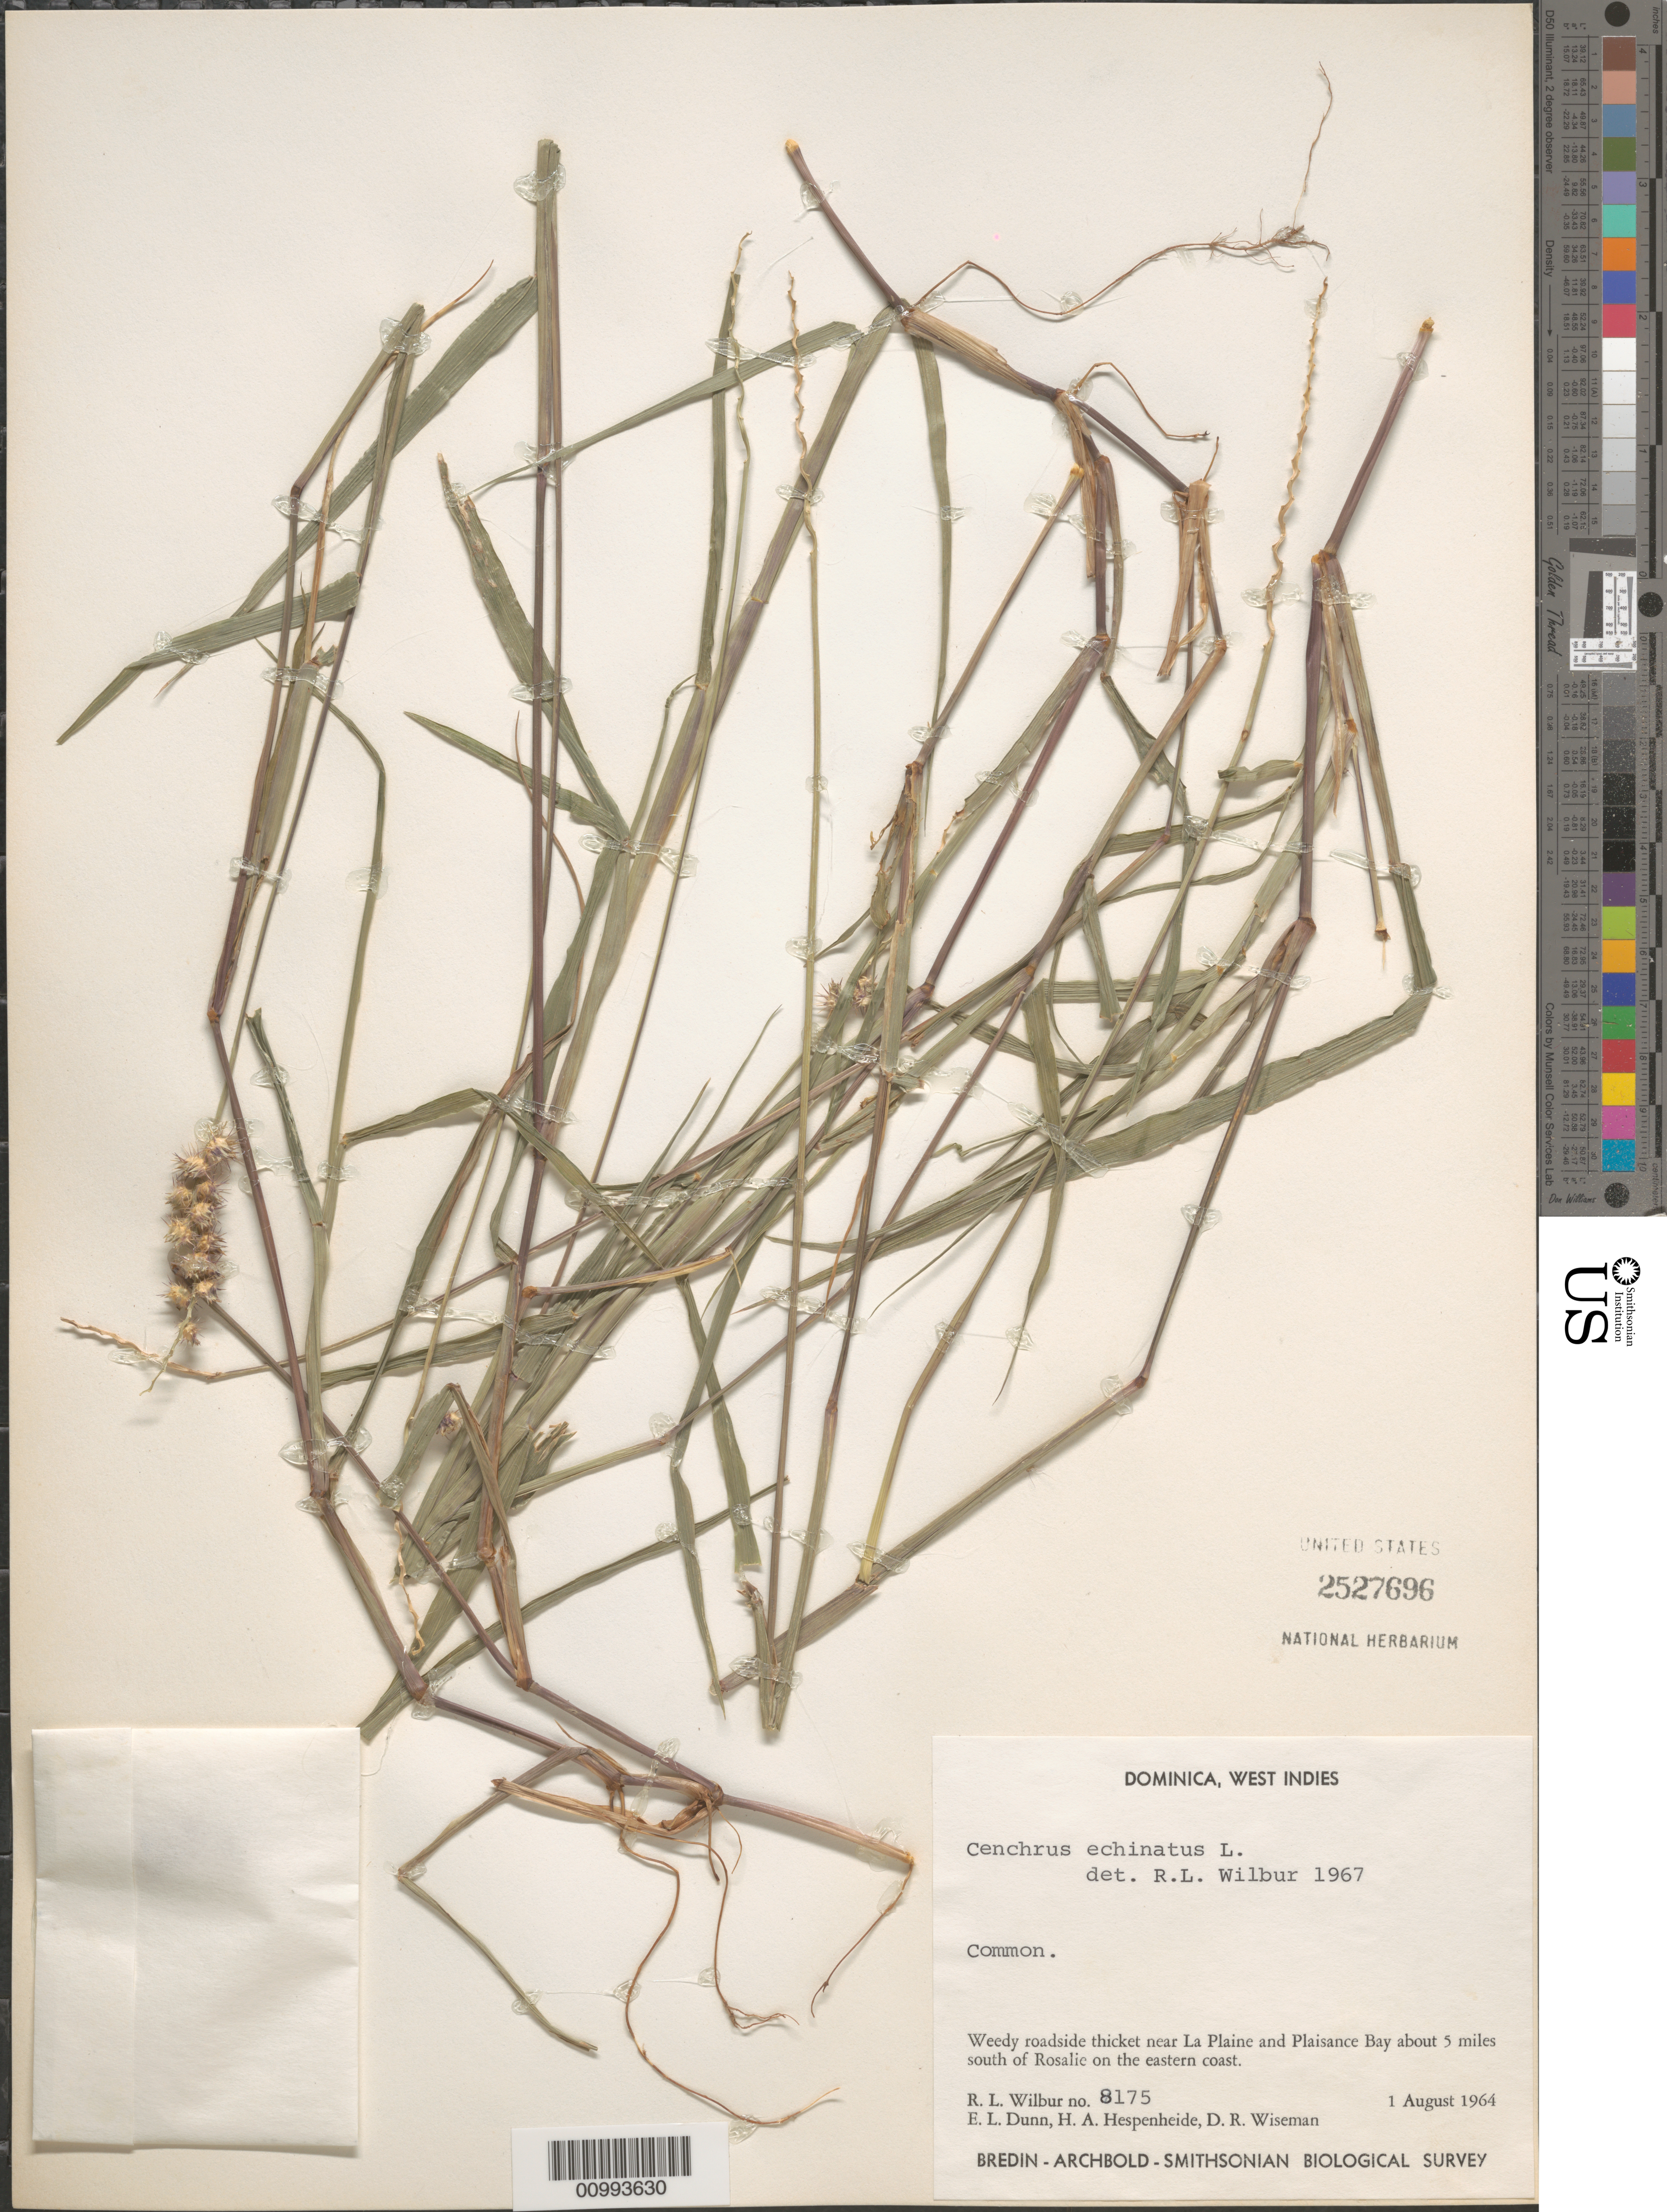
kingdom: Plantae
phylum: Tracheophyta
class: Liliopsida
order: Poales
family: Poaceae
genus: Cenchrus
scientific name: Cenchrus echinatus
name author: L.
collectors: R. L. Wilbur, E. Dunn, H. A. Hespenheide & D. R. Wiseman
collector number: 8175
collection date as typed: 01 Aug 1964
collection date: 1964-08-01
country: Dominica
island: Dominica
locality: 5 miles south of Rosalie on eastern coast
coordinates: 0 N, 0 E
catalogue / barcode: US 2527696